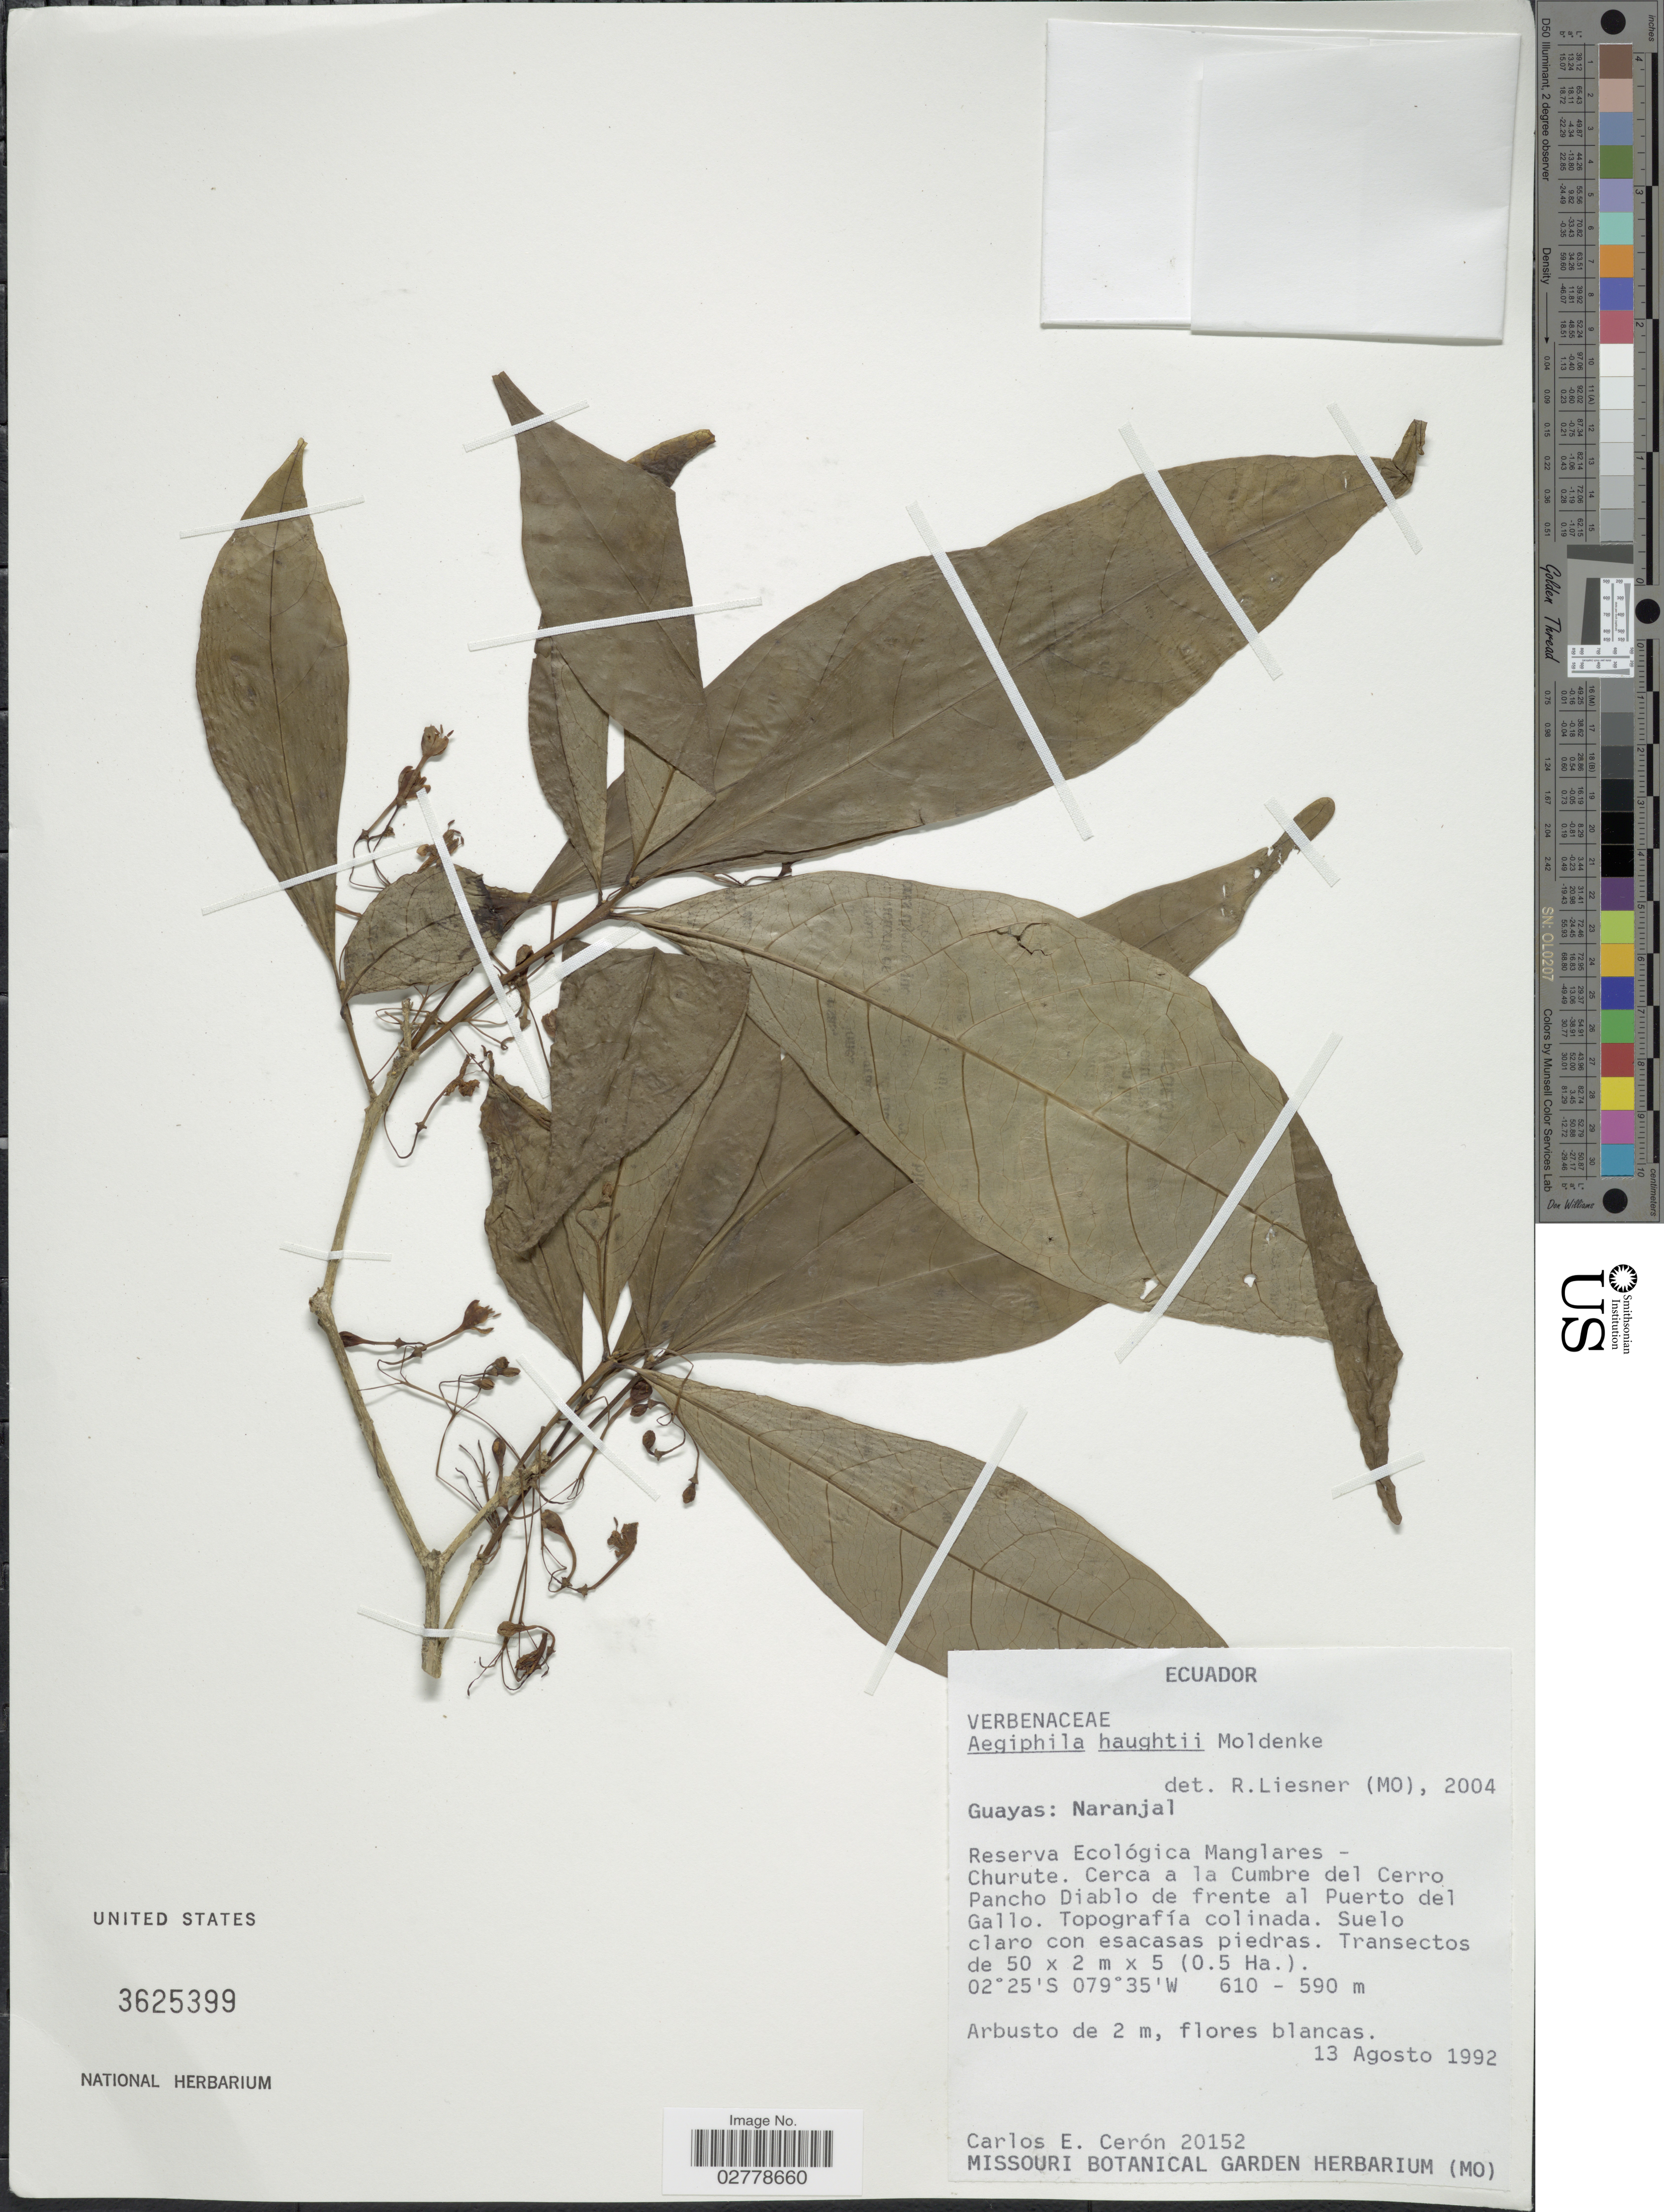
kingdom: Plantae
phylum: Tracheophyta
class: Magnoliopsida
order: Lamiales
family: Lamiaceae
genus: Aegiphila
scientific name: Aegiphila haughtii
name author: Moldenke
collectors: C. E. Cerón M.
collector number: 20152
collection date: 1992-08-13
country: Ecuador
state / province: Guayas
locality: Guayas: Naranjal. Reserva Ecológica Manglares-Churute. Cerca a la Cumbre del Cerro Pancho Diablo de frente al Puerto del Gallo.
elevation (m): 590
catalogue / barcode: US 3625399